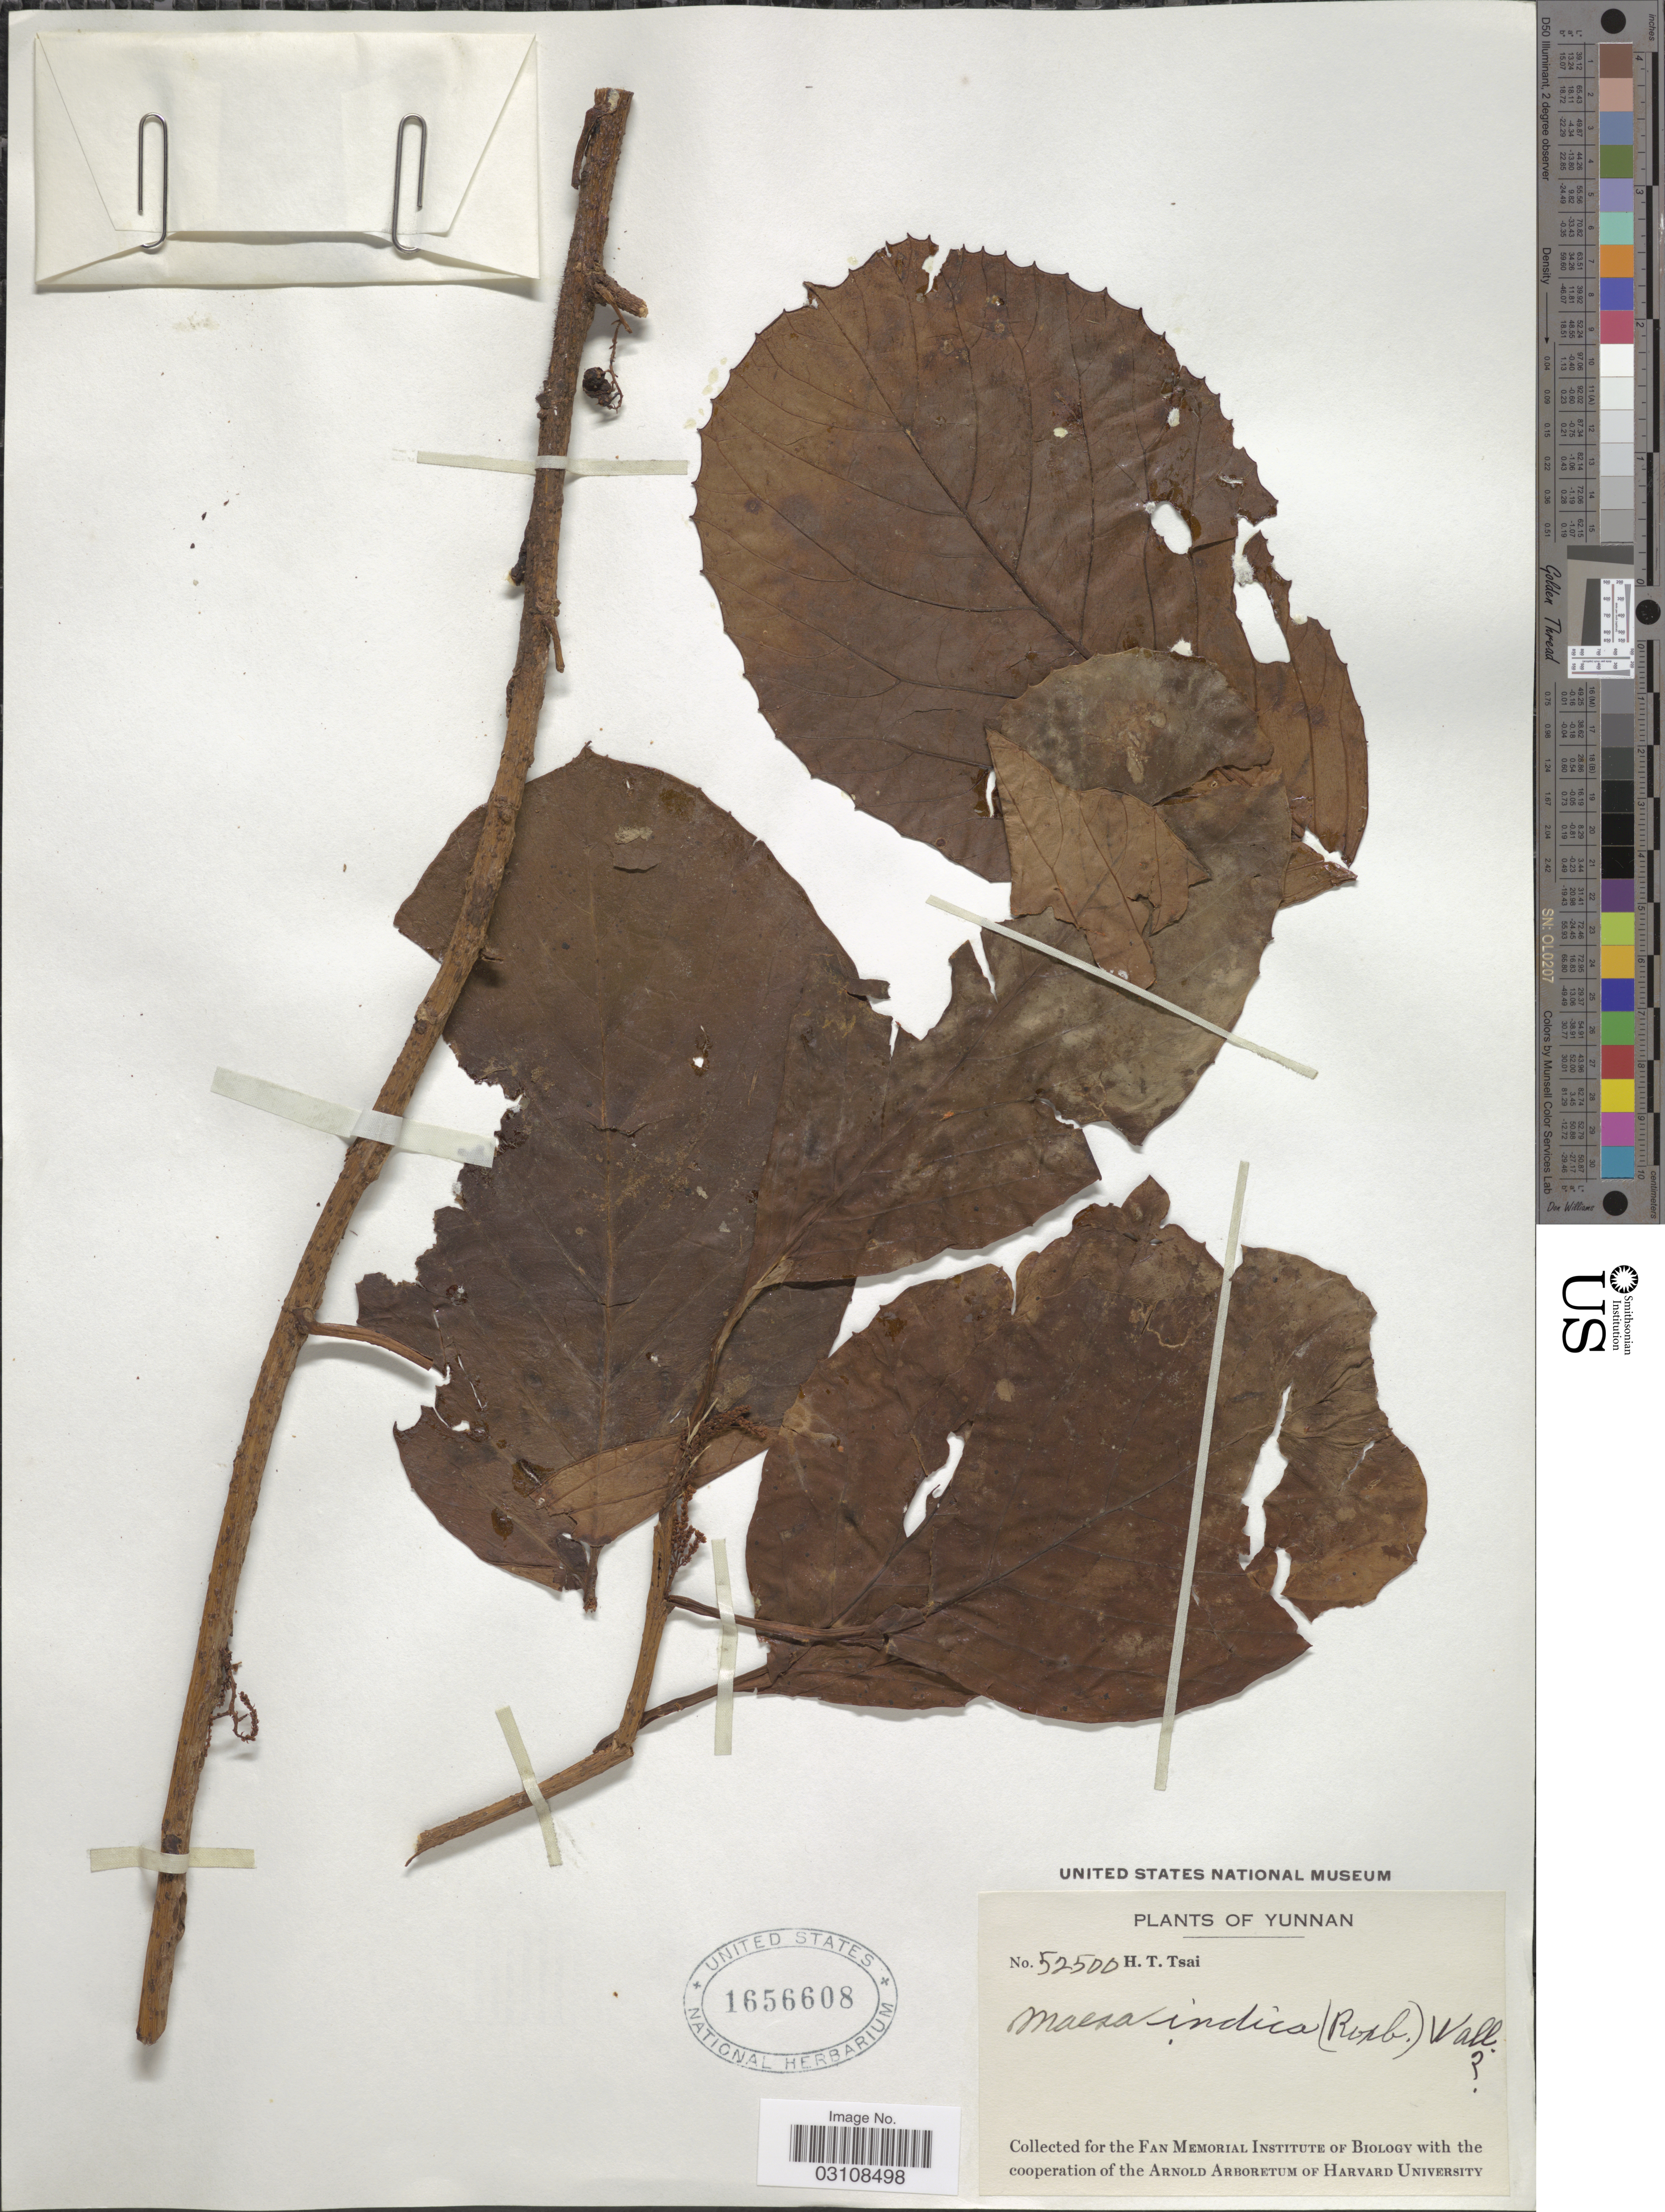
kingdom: Plantae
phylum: Tracheophyta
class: Magnoliopsida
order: Ericales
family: Primulaceae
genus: Maesa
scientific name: Maesa indica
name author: (Roxb.) A. DC.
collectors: H. Tsai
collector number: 52500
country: China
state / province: Yunnan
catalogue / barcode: US 1656608